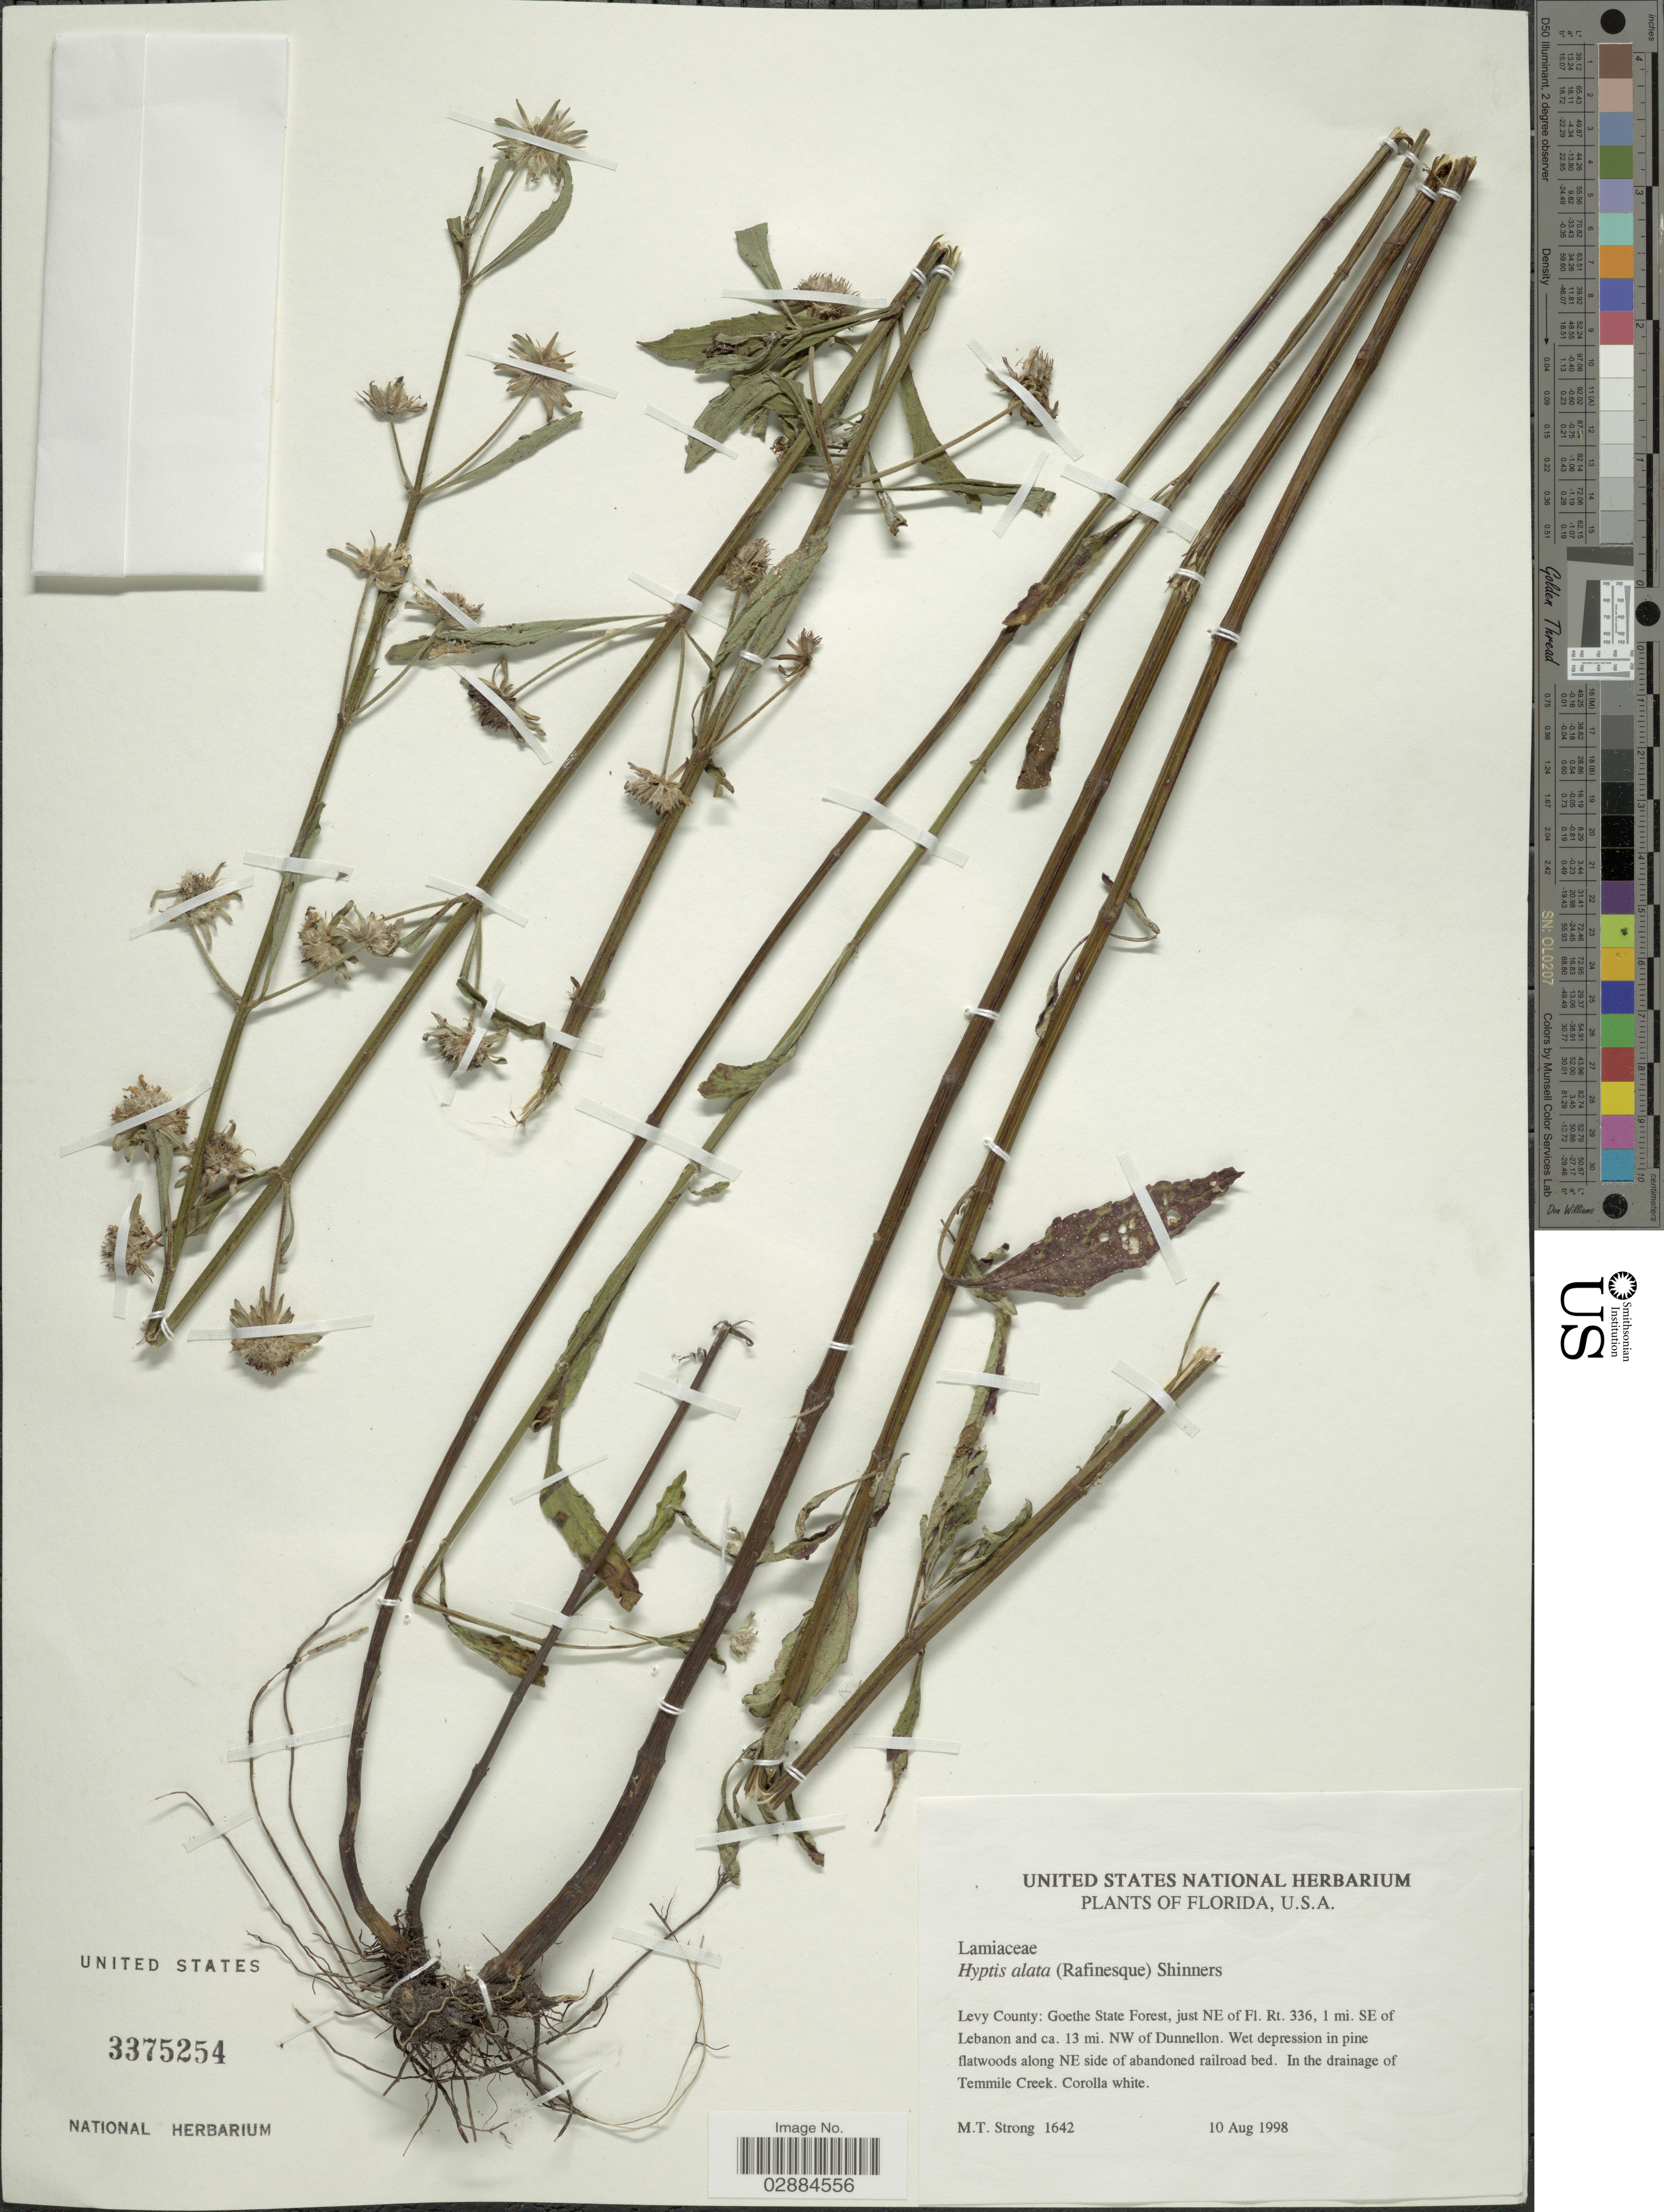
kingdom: Plantae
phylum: Tracheophyta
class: Magnoliopsida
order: Lamiales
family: Lamiaceae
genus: Hyptis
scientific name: Hyptis alata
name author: (Raf.) Shinners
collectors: M. T. Strong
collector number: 1642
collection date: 1998-08-10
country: United States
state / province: Florida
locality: Levy County: Goethe State Forest, just NE of Fl. Rt. 336, 1 mi. SE of Lebanon and ca. 13 mi. NW of Dunnellon, flatwoods along NE side of abandoned railroad bed, In the drainage of Temmile Creek.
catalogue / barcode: US 3375254